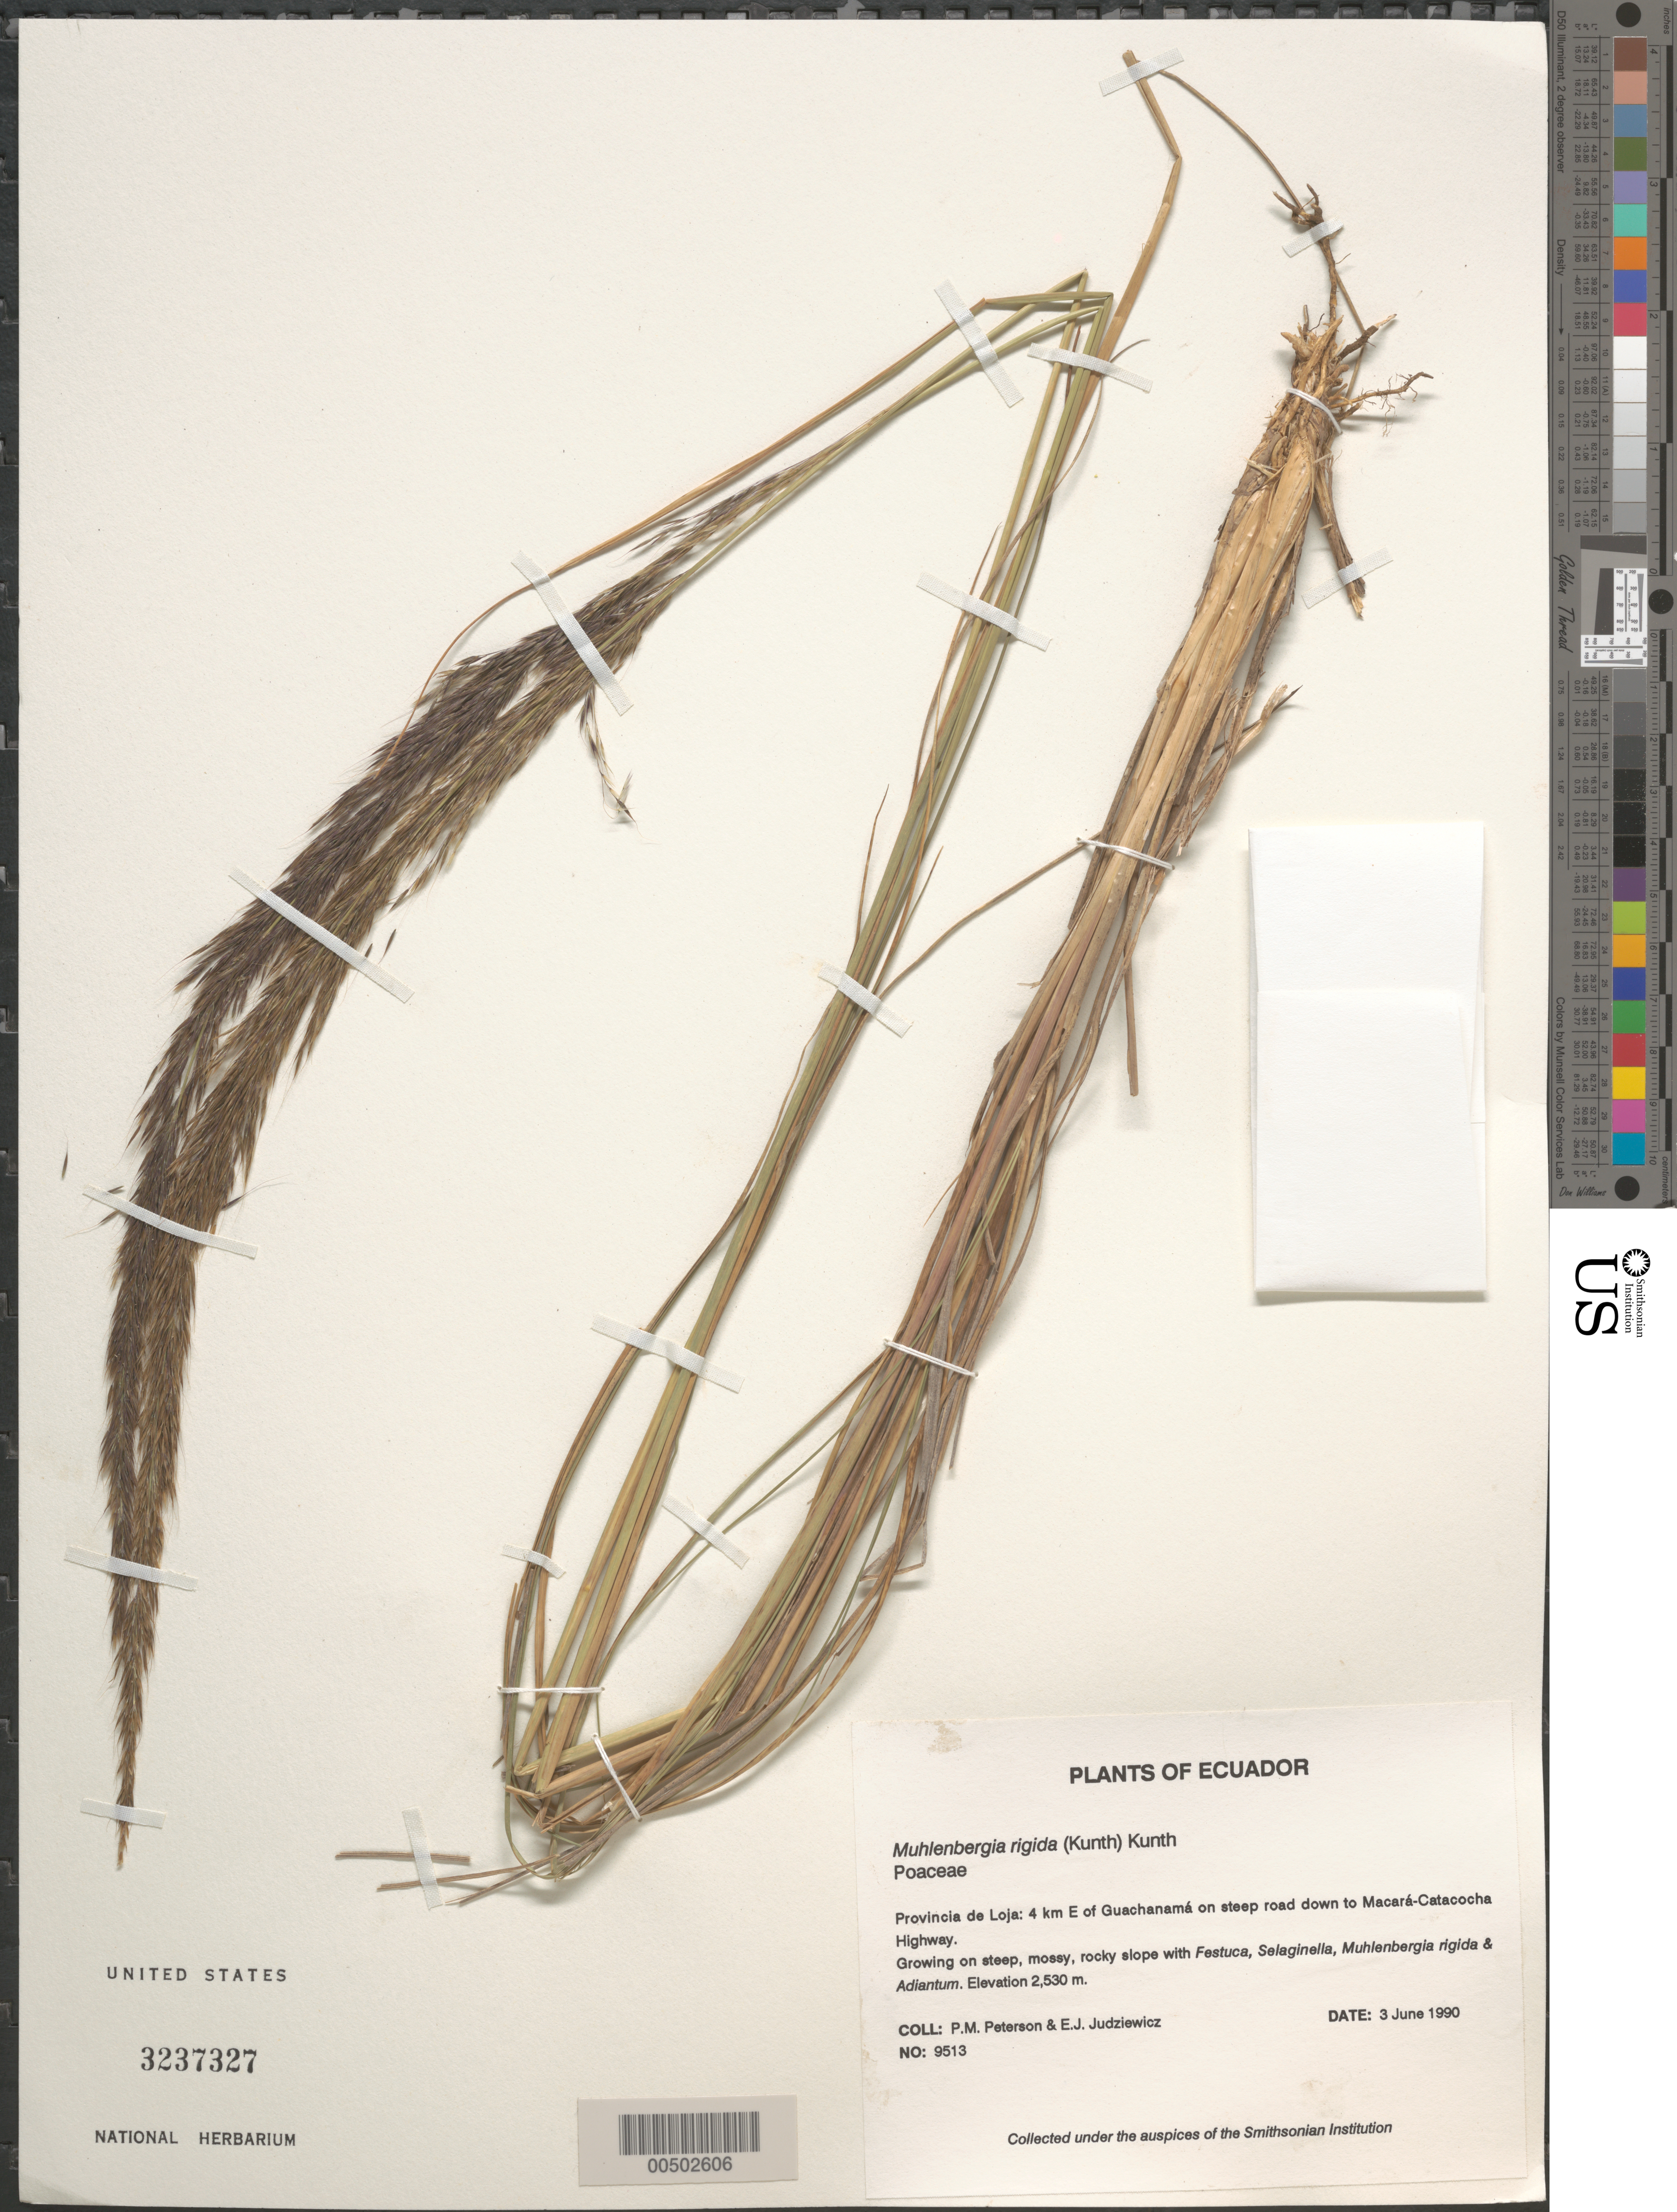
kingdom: Plantae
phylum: Tracheophyta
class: Liliopsida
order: Poales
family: Poaceae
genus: Muhlenbergia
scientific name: Muhlenbergia rigida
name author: (Kunth) Kunth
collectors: P. M. Peterson & E. J. Judziewicz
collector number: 09513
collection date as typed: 03 Jun 1990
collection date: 1990-06-03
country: Ecuador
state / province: Loja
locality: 4 km E of Guachanamá on steep road down to Macará-Catacocha Highway.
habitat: Growing on steep, mossy, rocky slope with Festuca, Selaginella, Muhlenbergia rigida & Adiantum.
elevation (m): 2530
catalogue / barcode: US 3237327